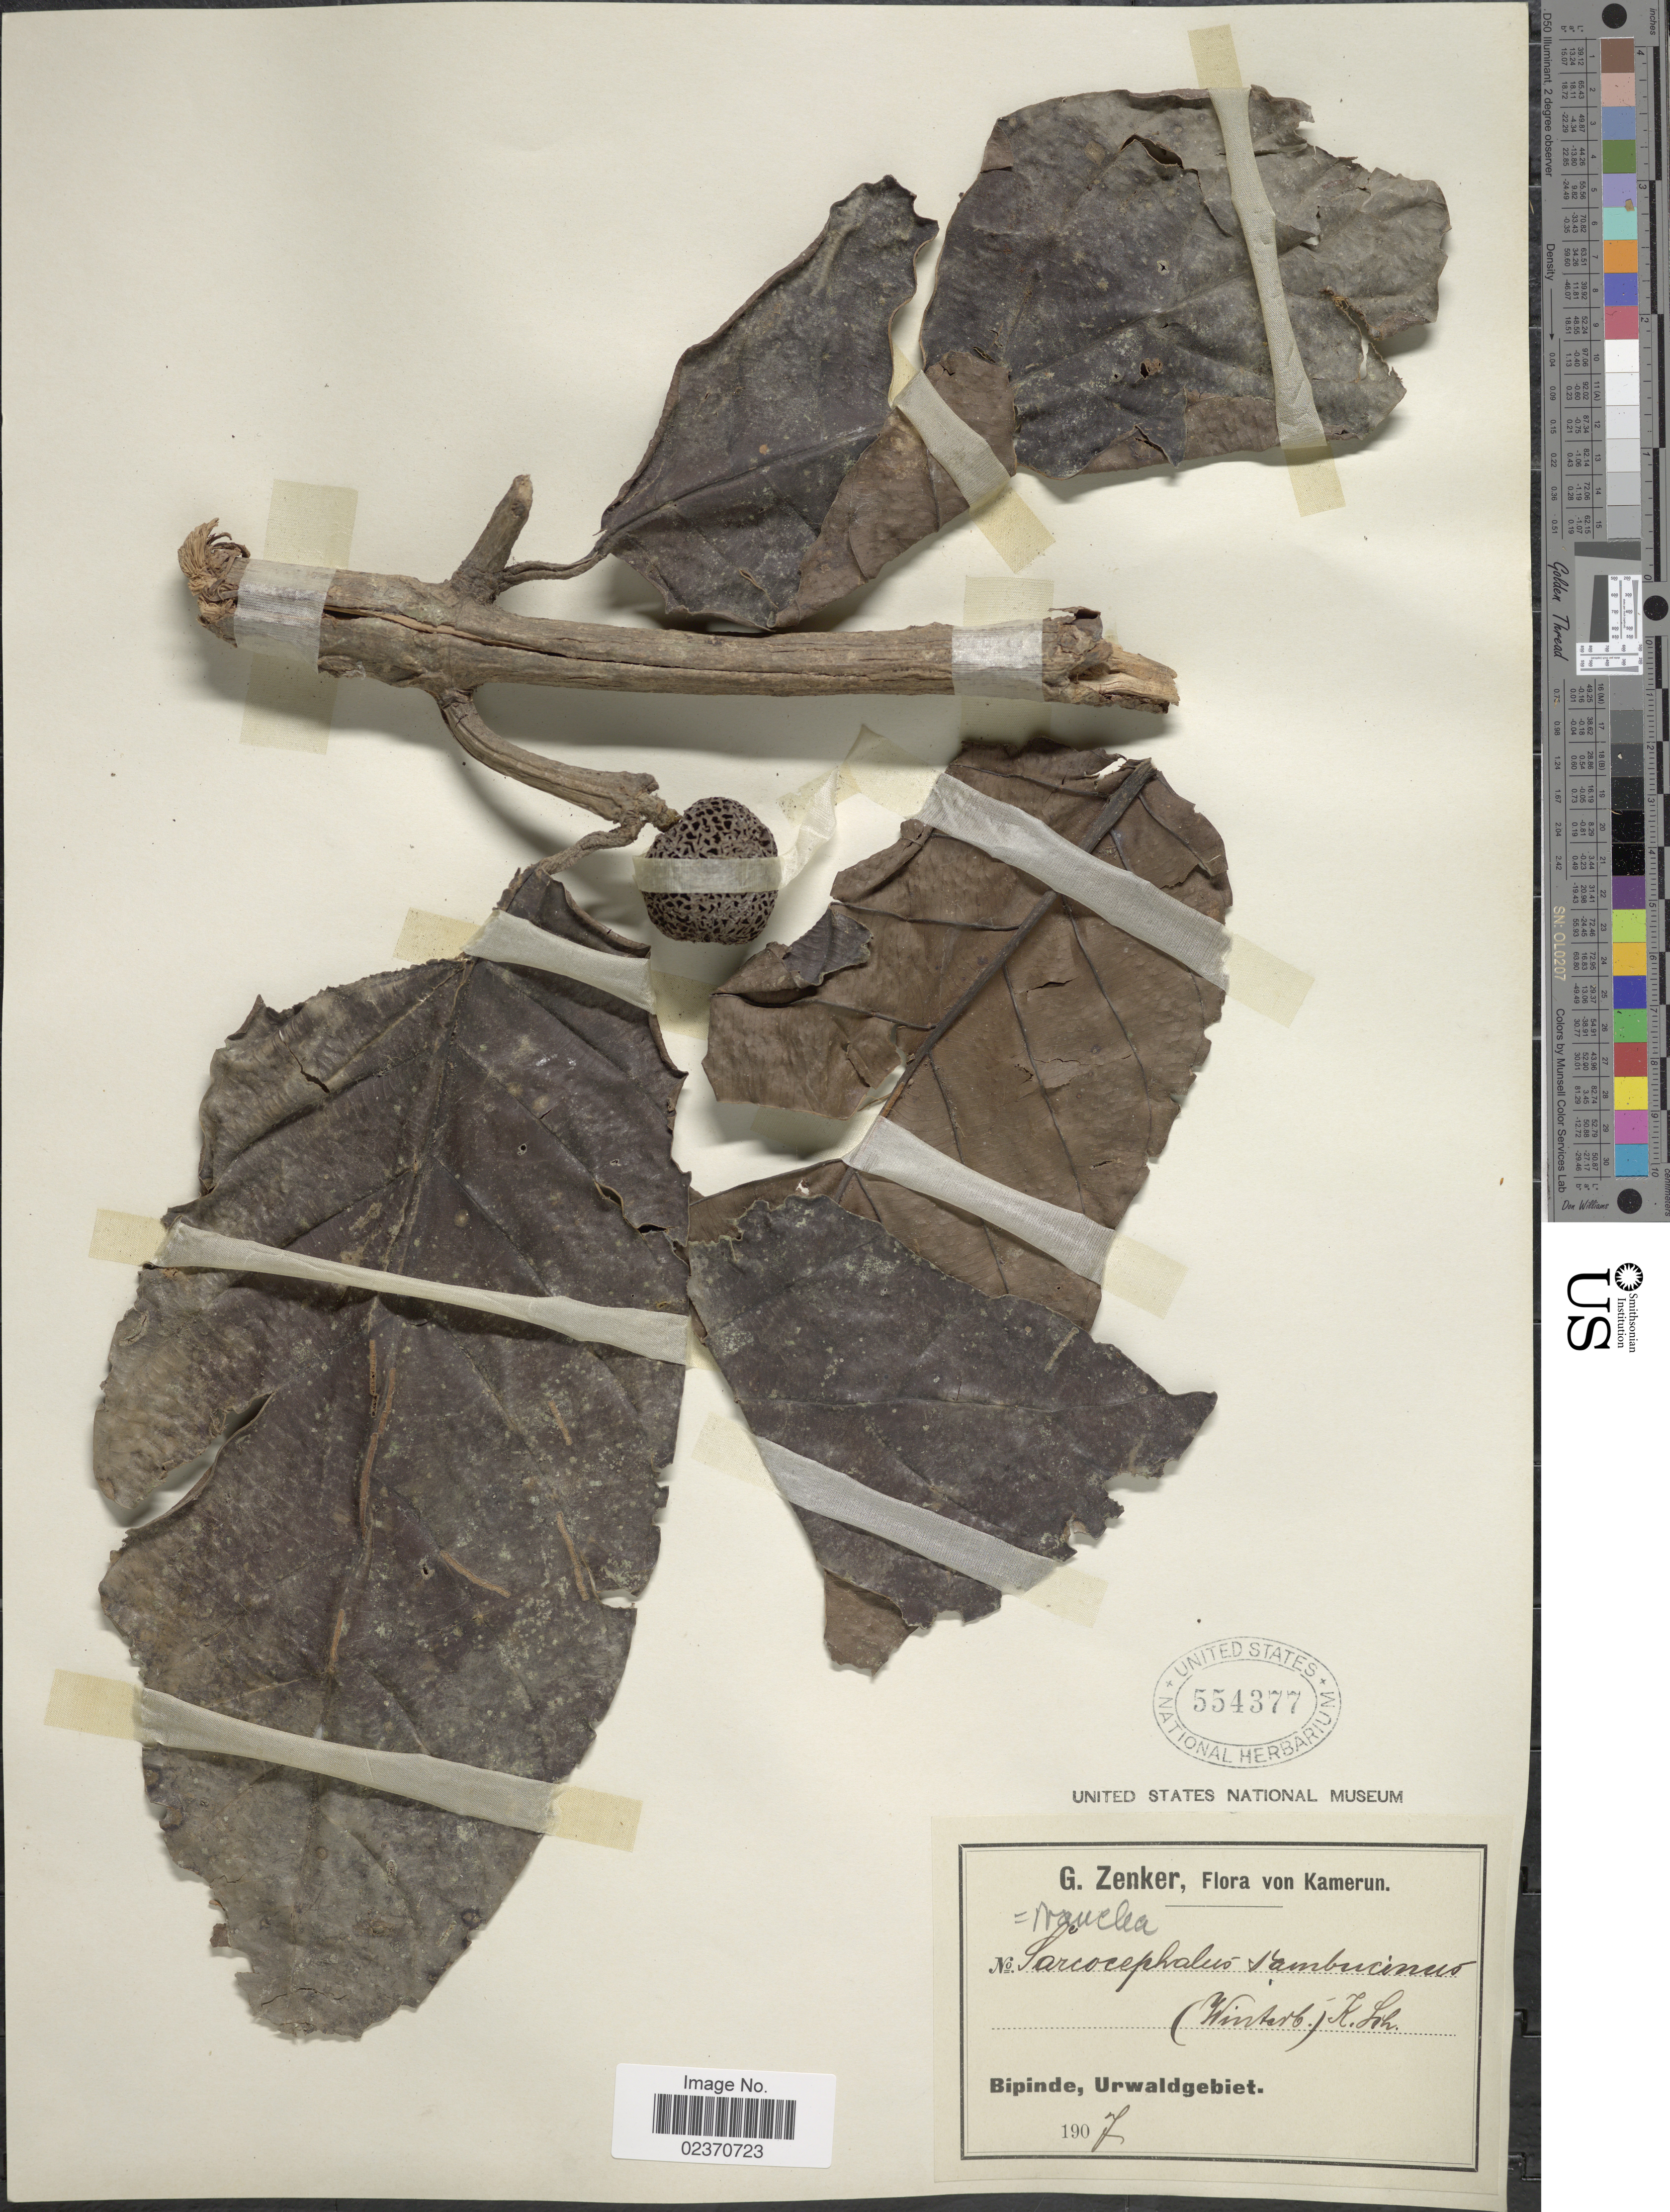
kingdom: Plantae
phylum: Tracheophyta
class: Magnoliopsida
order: Gentianales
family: Rubiaceae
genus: Nauclea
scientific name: Nauclea sambucina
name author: T.Winterb.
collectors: G. A. Zenker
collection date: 1907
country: Cameroon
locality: Kamerun, Bipinde, Urwaldgebiet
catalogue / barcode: US 554377